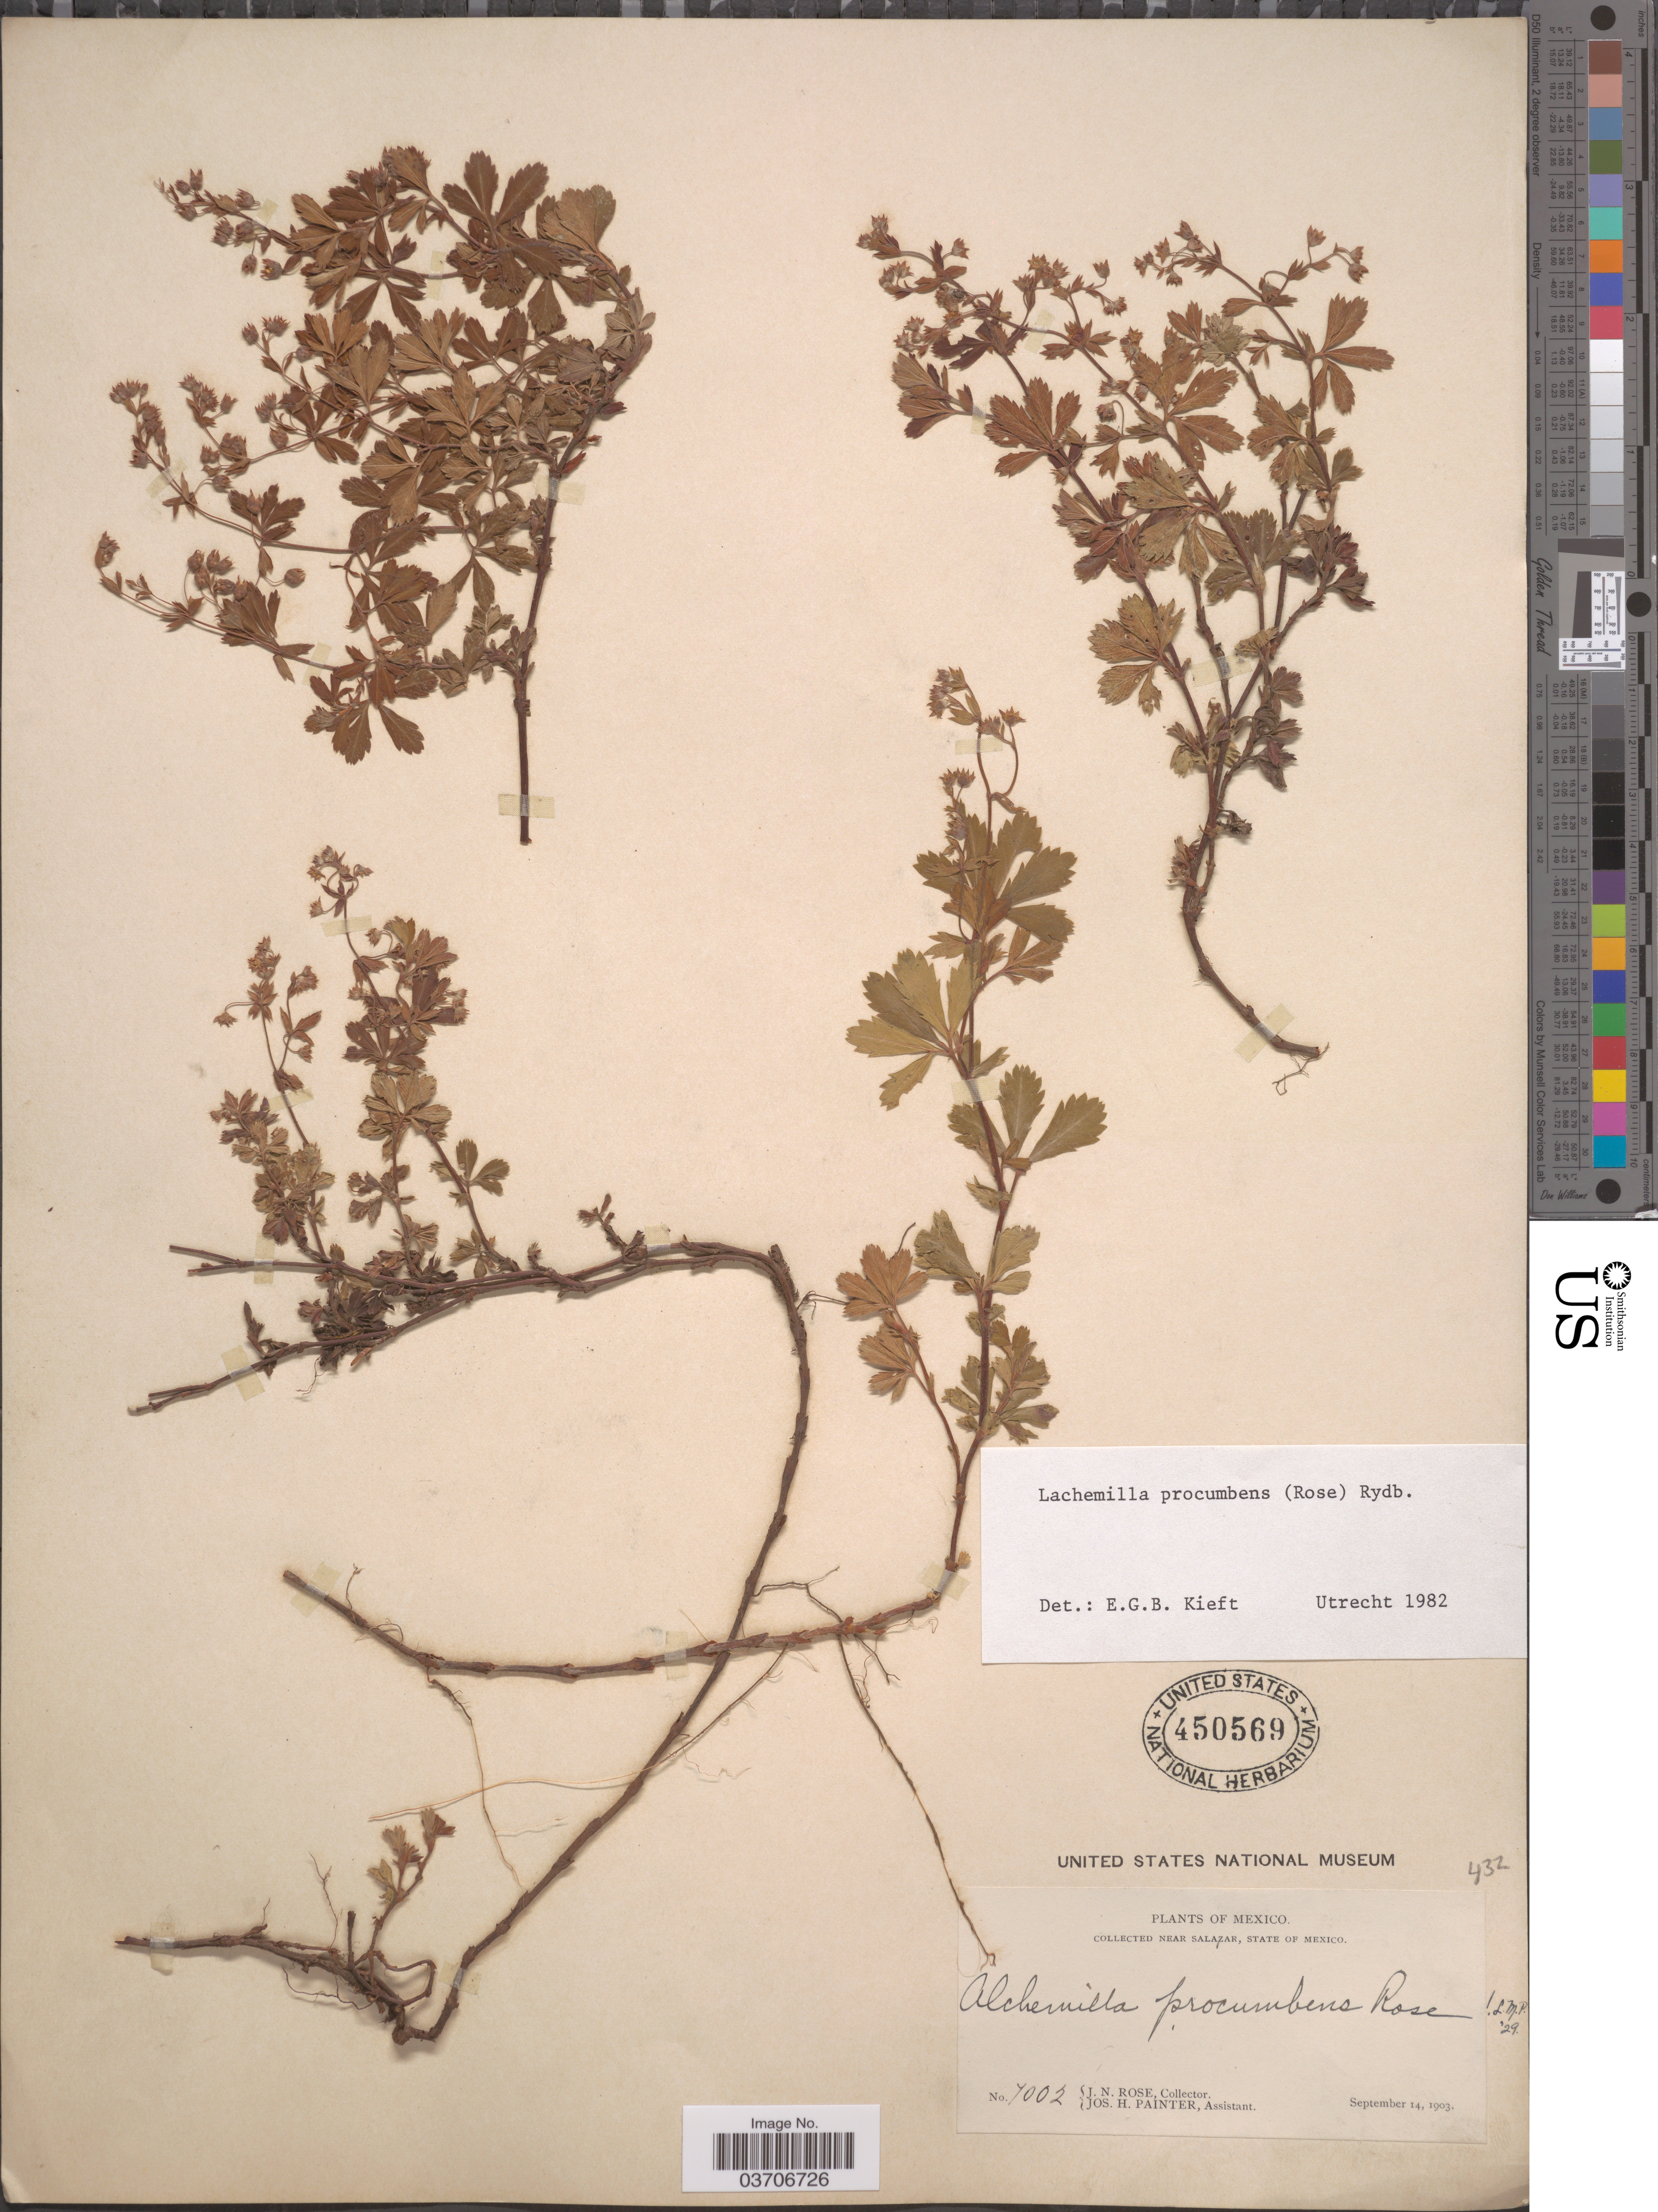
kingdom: Plantae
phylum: Tracheophyta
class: Magnoliopsida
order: Rosales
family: Rosaceae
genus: Lachemilla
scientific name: Lachemilla procumbens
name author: (Rose) Rydb.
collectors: J. N. Rose & J. H. Painter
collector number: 7002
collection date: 1903-09-14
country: Mexico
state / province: México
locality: Near Salazar.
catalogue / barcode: US 450569